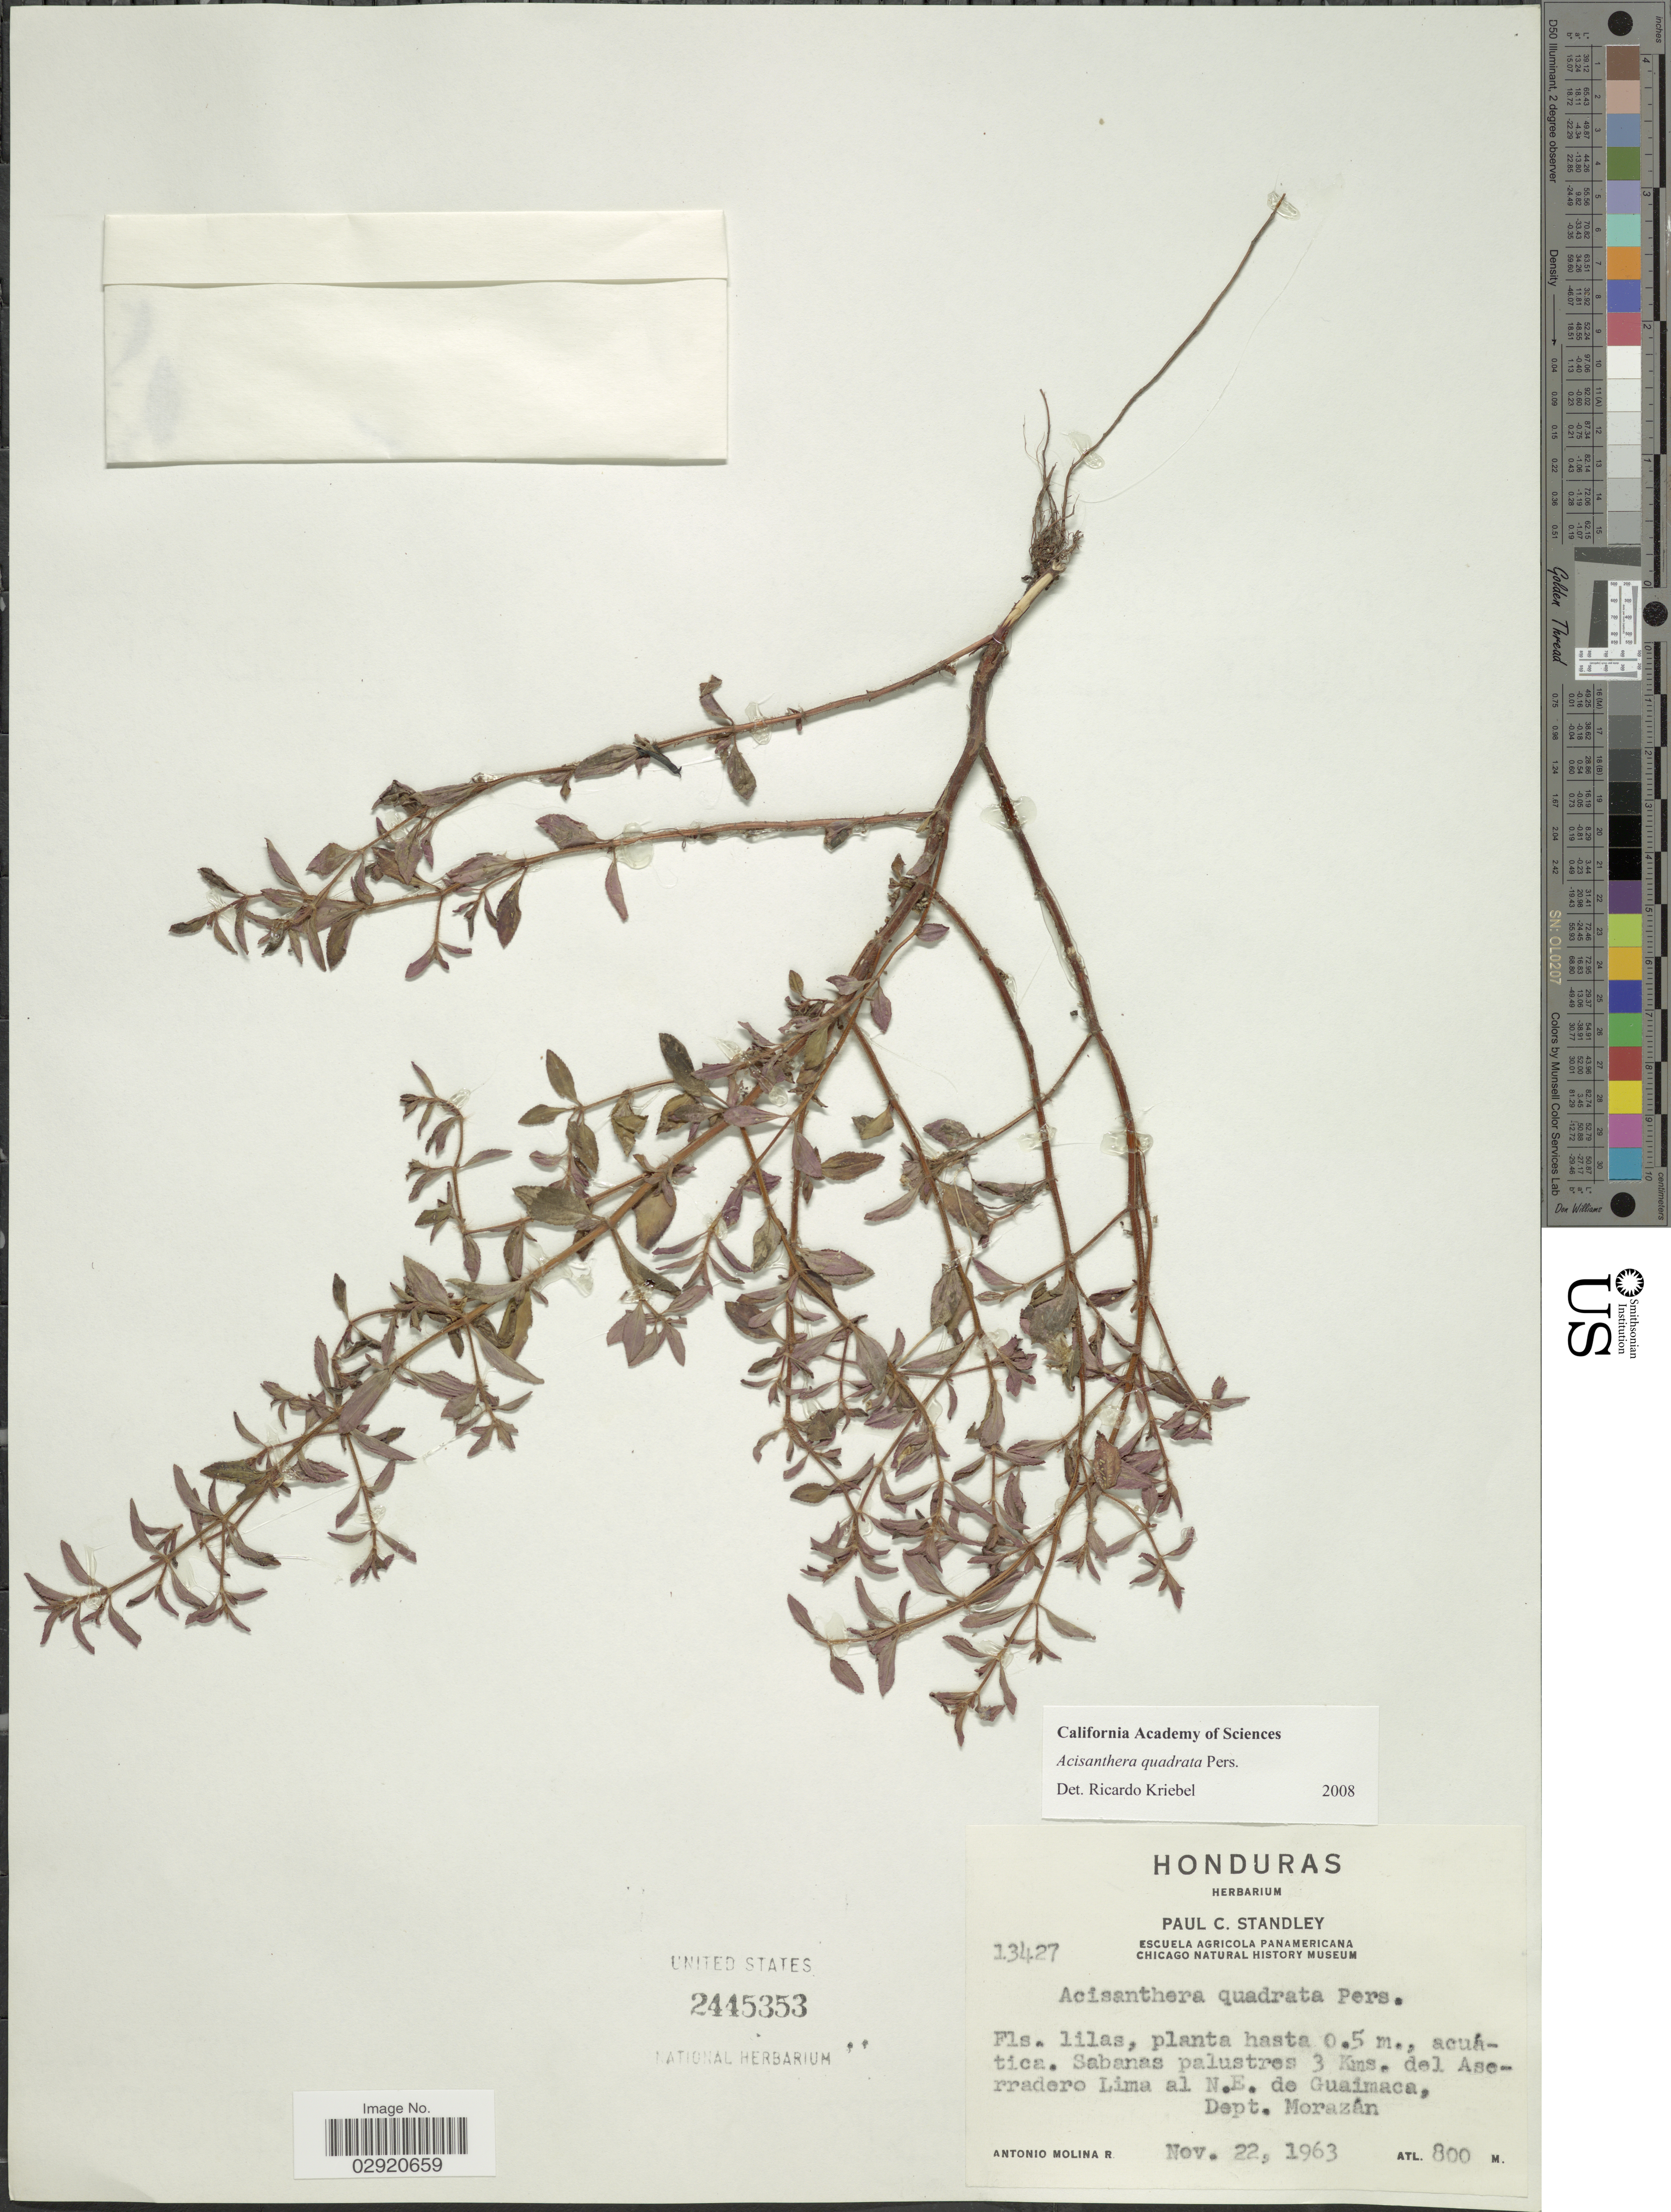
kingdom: Plantae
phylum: Tracheophyta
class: Magnoliopsida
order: Myrtales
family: Melastomataceae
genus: Acisanthera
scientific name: Acisanthera erecta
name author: Gleason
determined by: Nunes da Silva, Diego, (RB), Jardim Botanico do Rio de Janeiro - Herbario (BRAZIL)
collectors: A. Molina R.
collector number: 13427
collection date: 1963-11-22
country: Honduras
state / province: Fco. Morazán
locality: Sabanas palustres 3 Kms. del Aserradero Lima al N.E. de Guaimaca, Dept. Morazán.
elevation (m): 800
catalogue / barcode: US 2445353